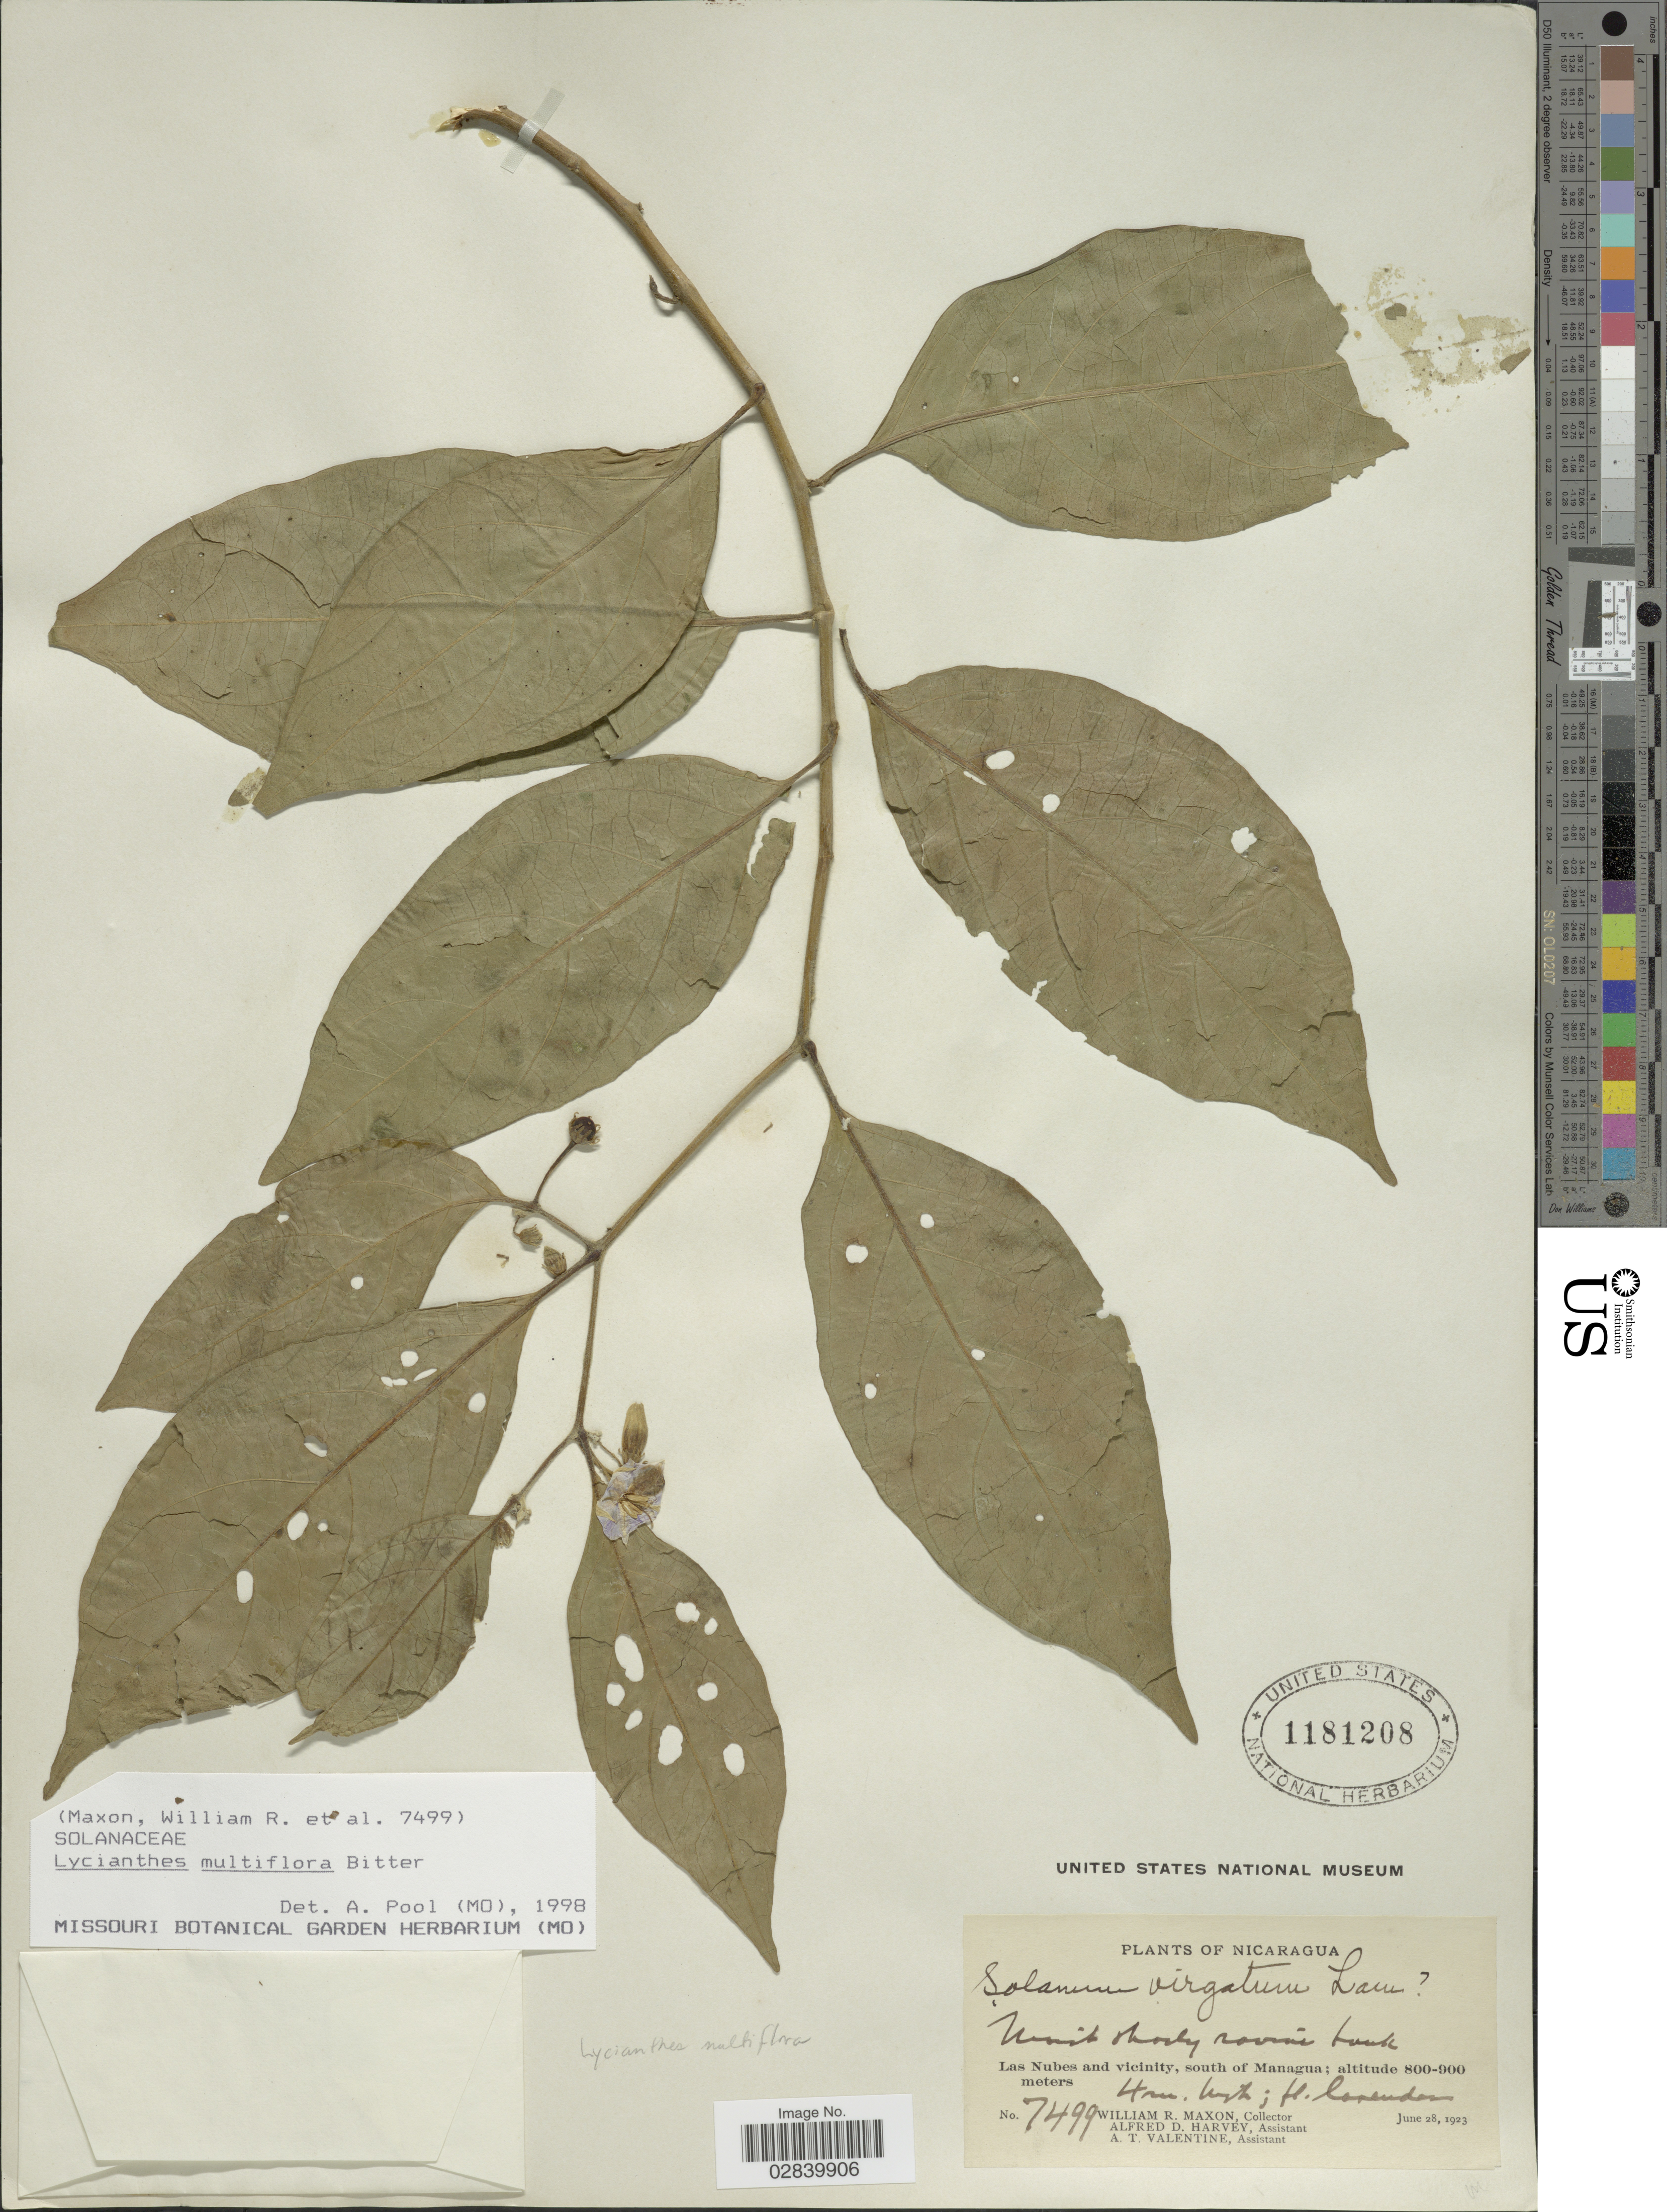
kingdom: Plantae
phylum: Tracheophyta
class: Magnoliopsida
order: Solanales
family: Solanaceae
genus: Lycianthes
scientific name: Lycianthes multiflora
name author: Bitter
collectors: W. R. Maxon, A. D. Harvey & A. Valentine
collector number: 7499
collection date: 1923-06-28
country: Nicaragua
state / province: Managua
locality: Las Nubes and vicinity, south of Managua.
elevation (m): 800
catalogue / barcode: US 1181208